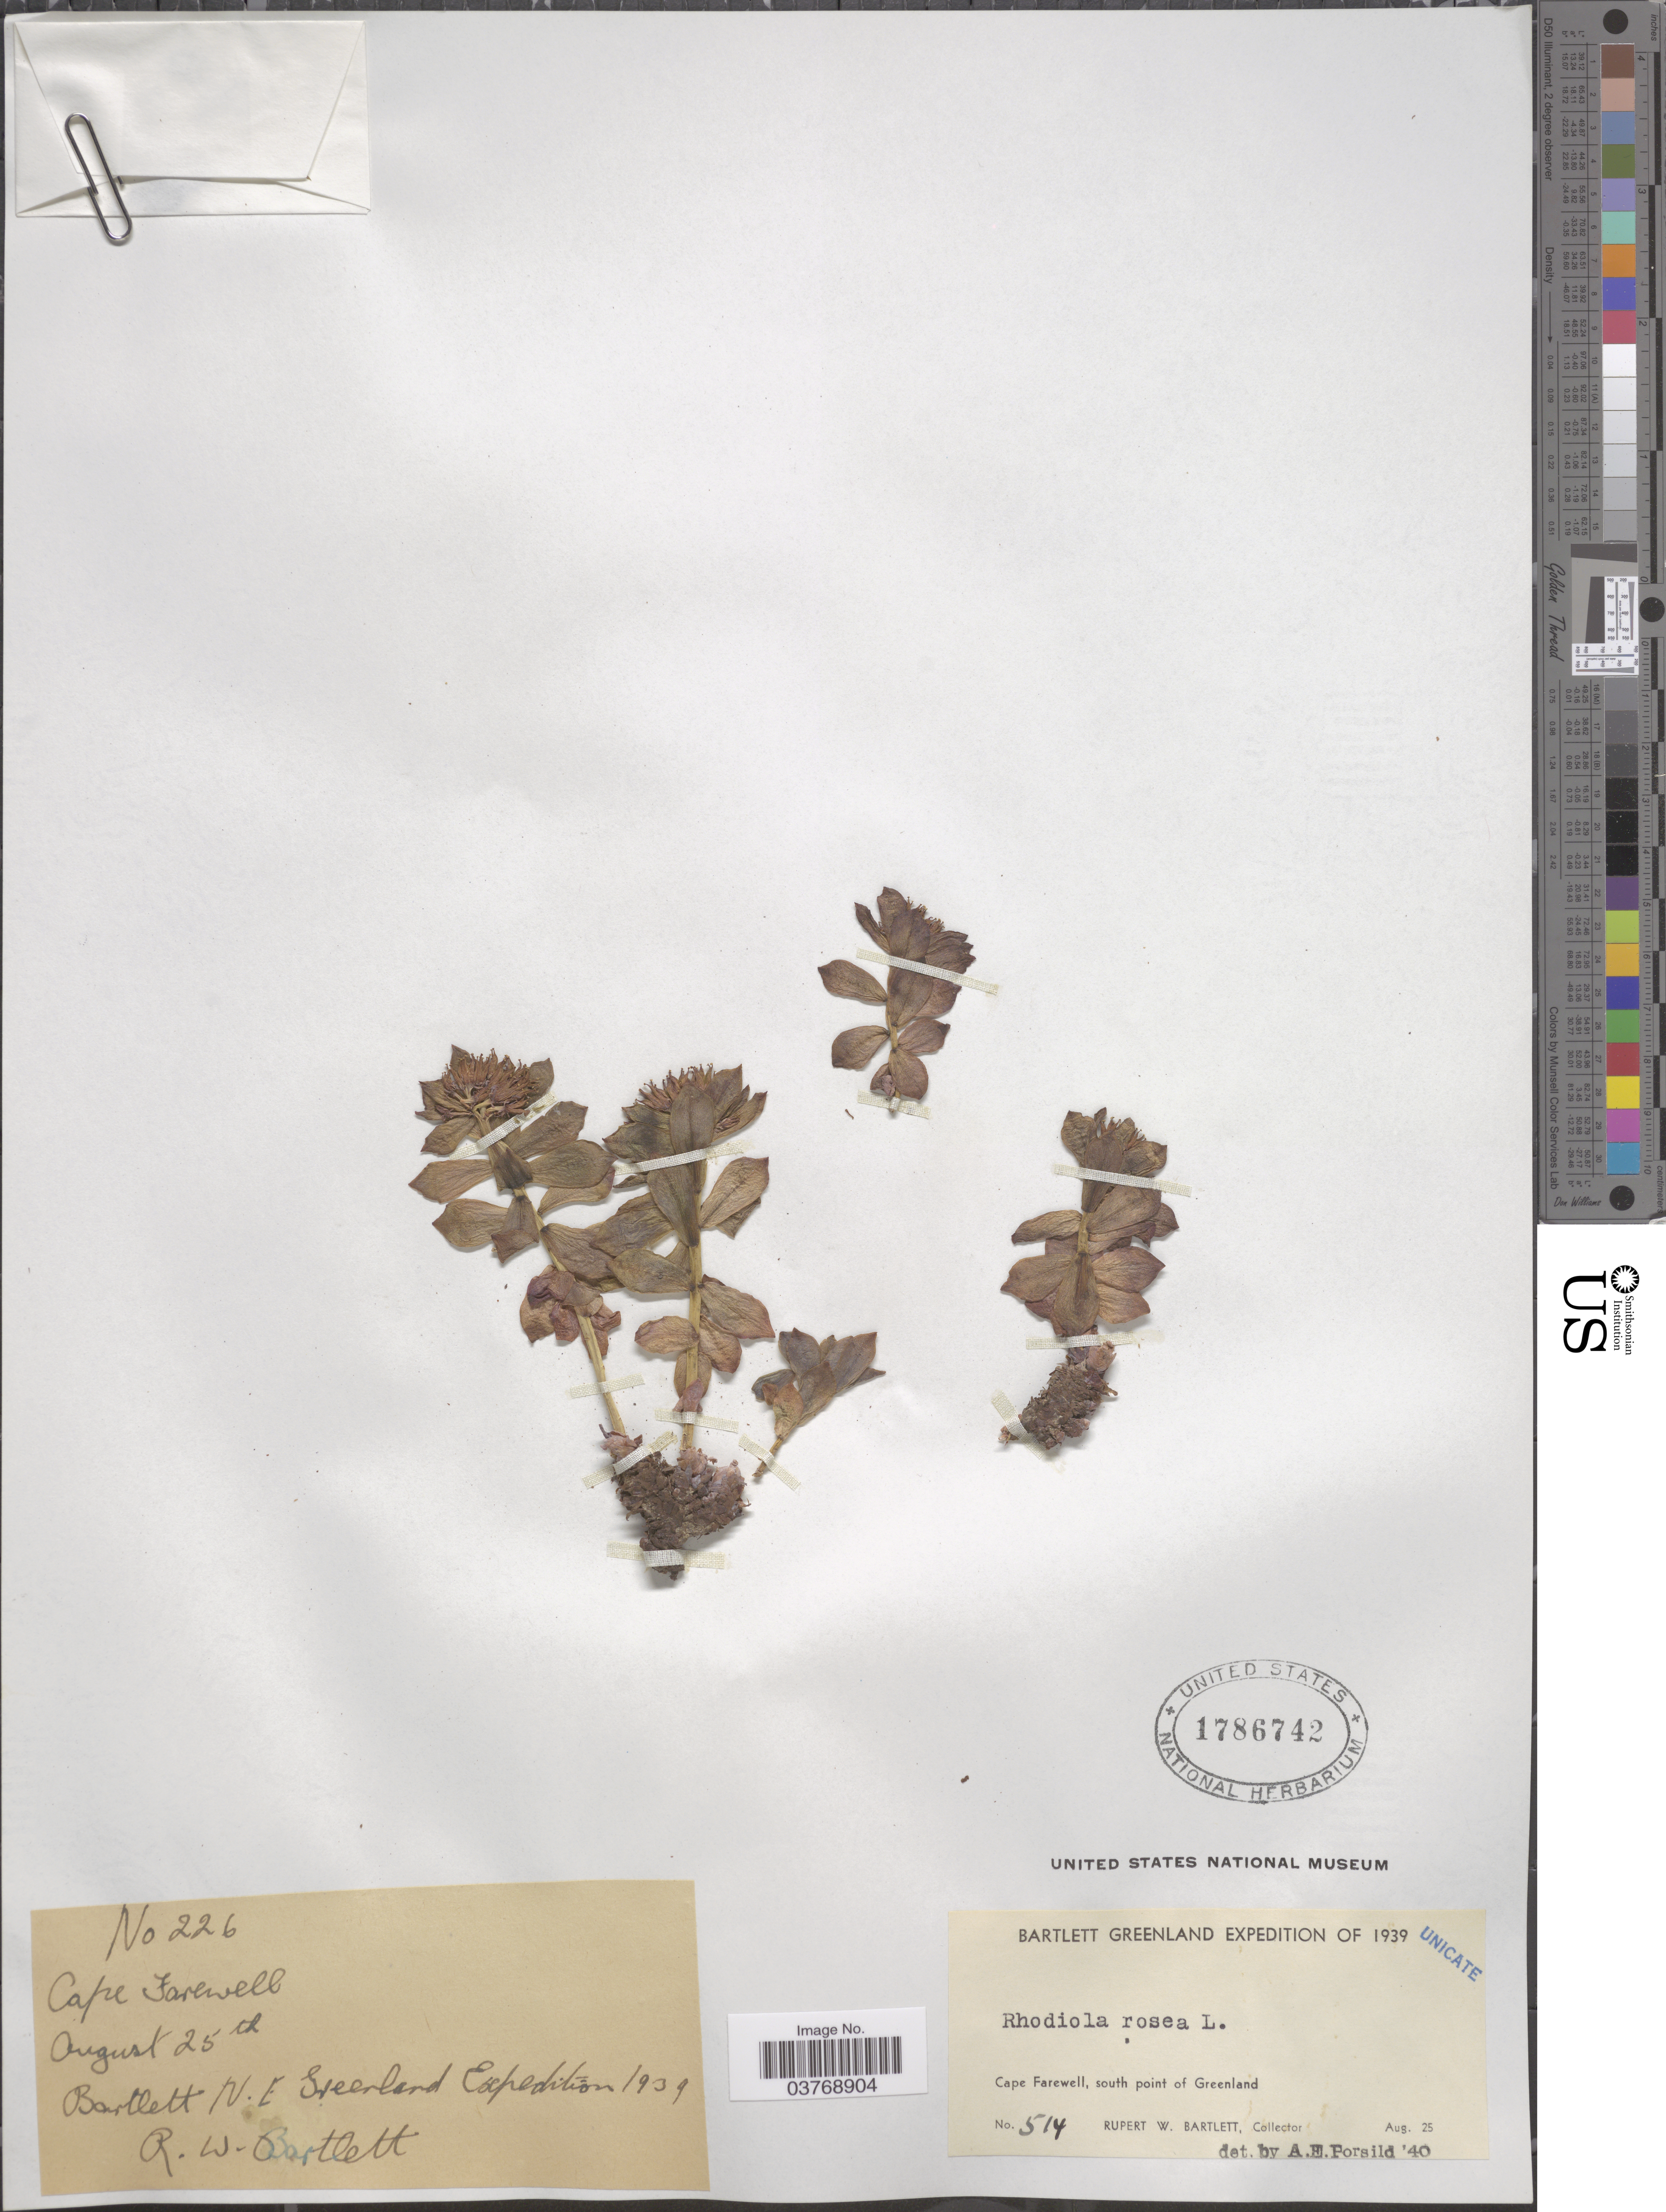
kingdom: Plantae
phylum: Tracheophyta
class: Magnoliopsida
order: Saxifragales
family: Crassulaceae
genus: Rhodiola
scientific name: Rhodiola rosea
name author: L.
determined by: Strong, Mark T., (BOT), Smithsonian Institution - National Museum of Natural History (UNITED STATES)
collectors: R. W. Bartlett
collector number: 226/514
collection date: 1939-08-25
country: Greenland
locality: Cape Farewell, south point of Greenland.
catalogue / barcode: US 1786742